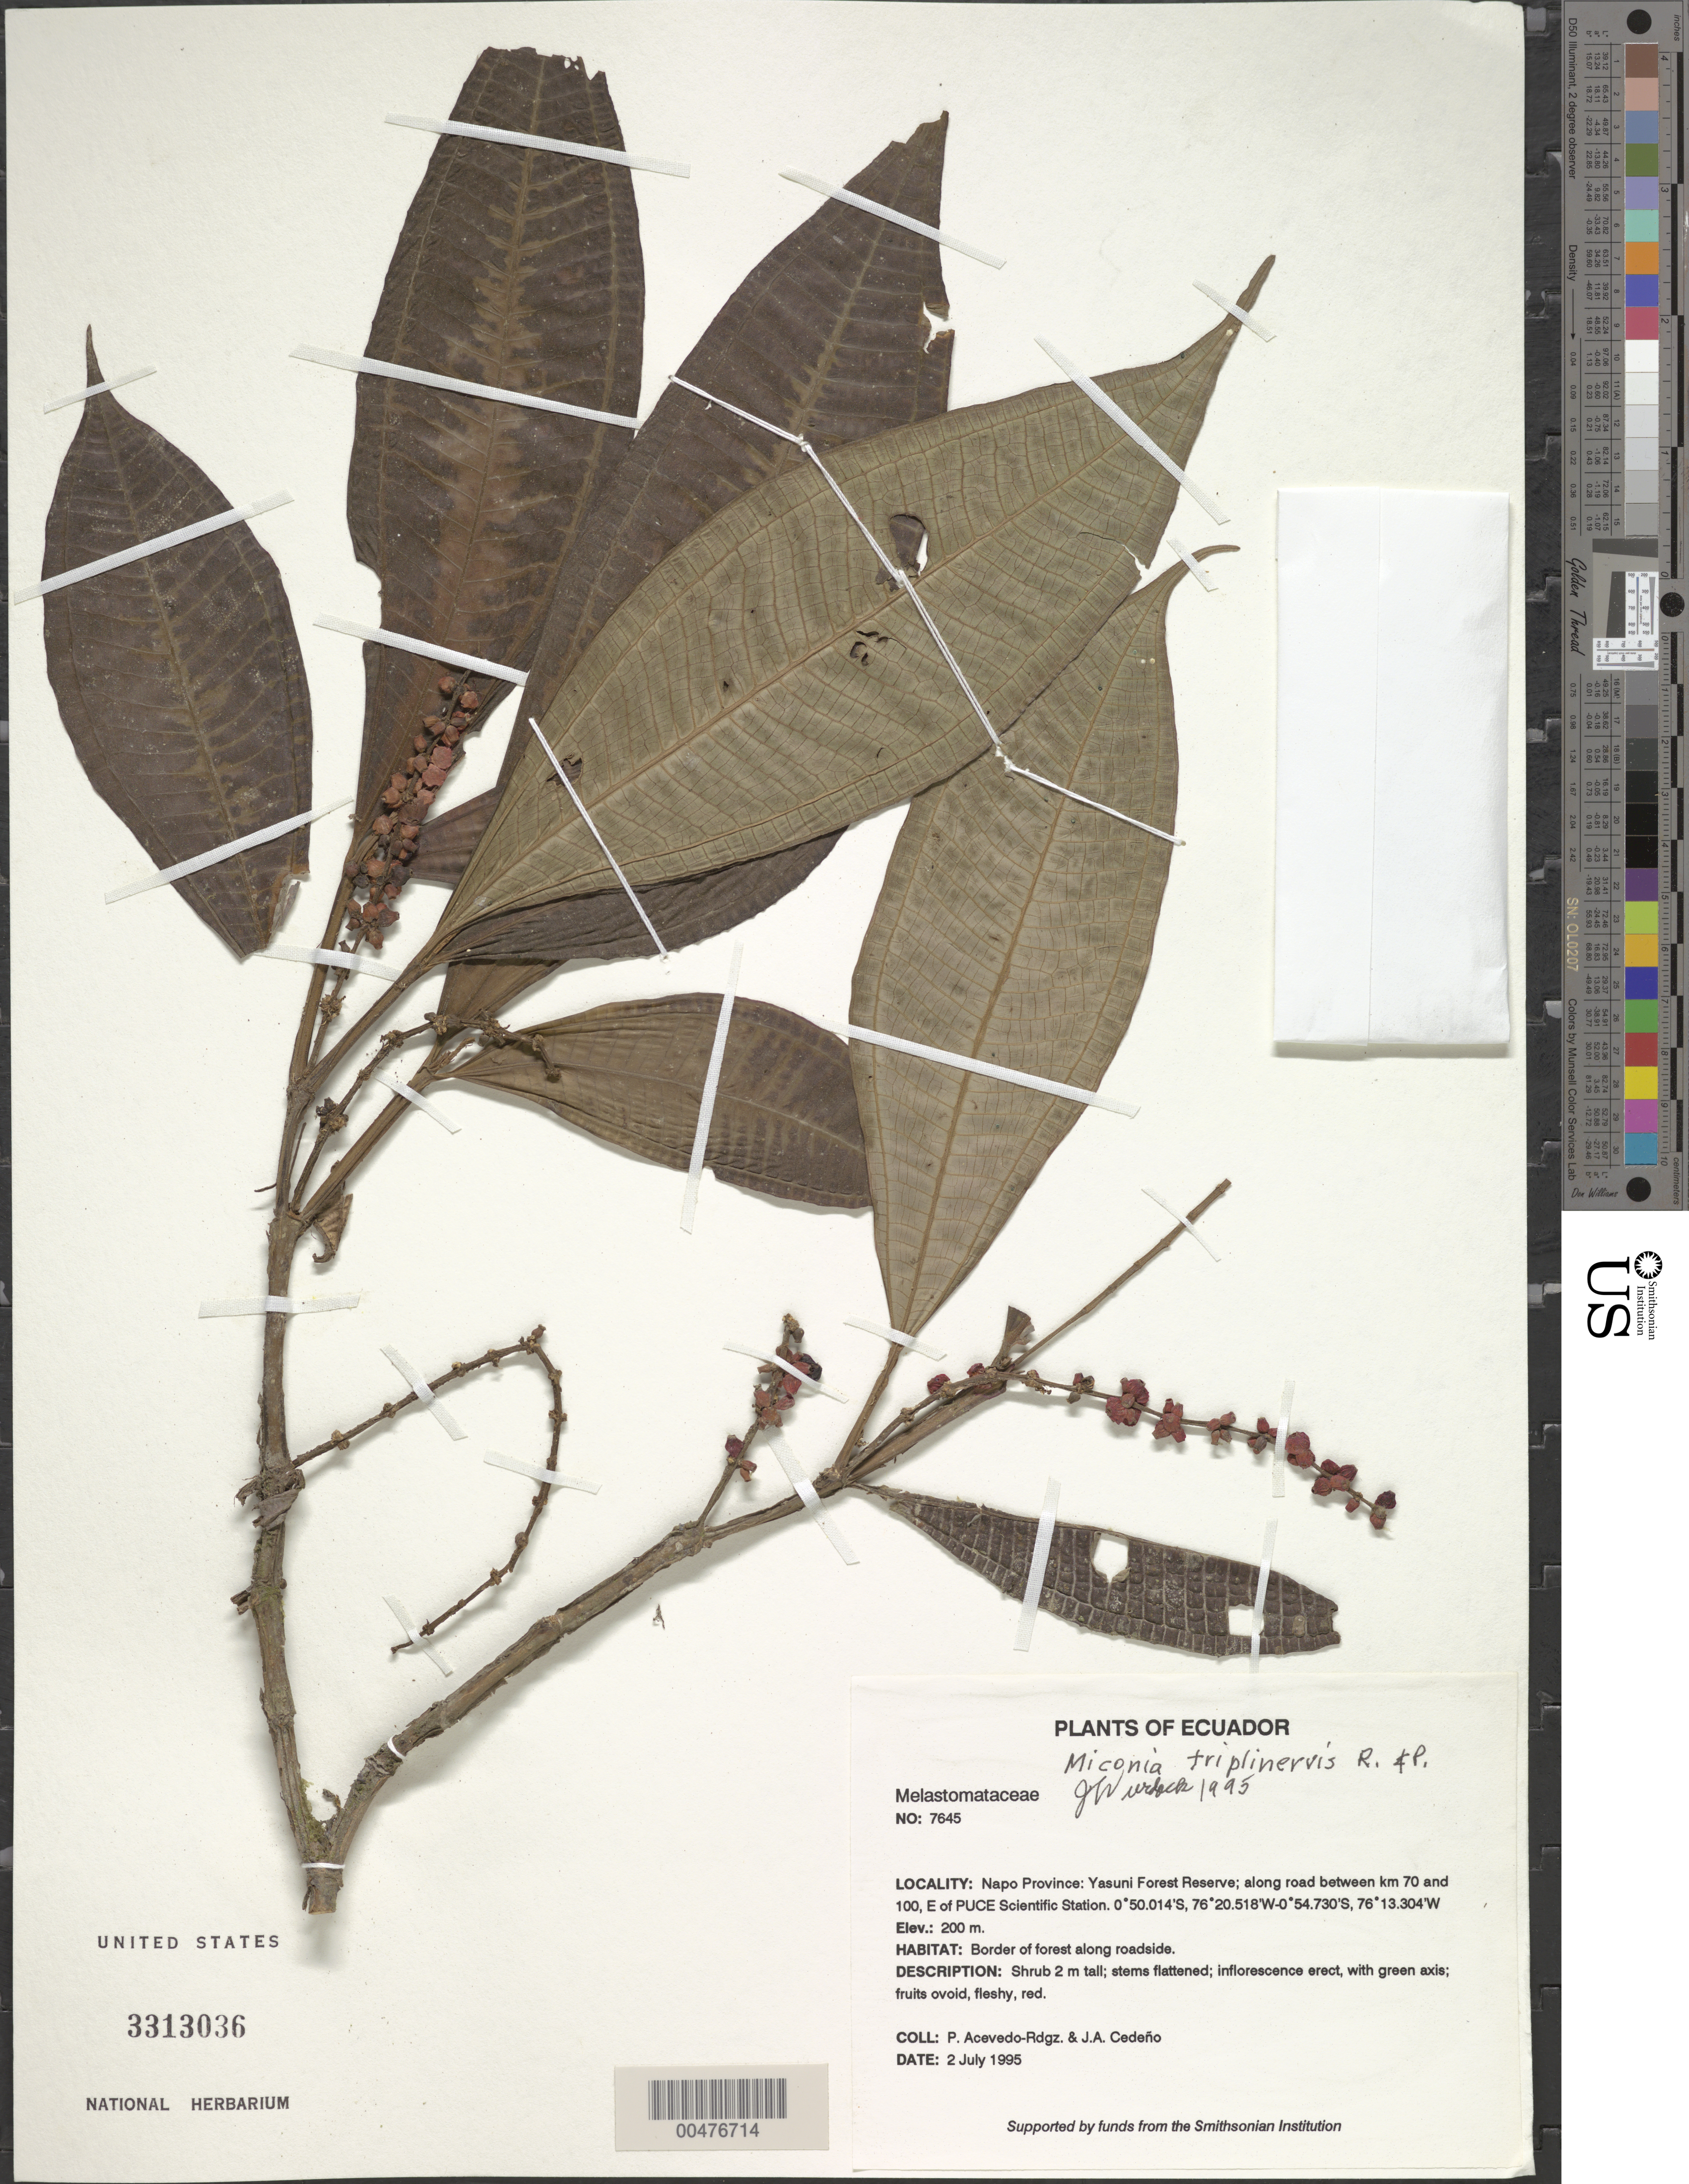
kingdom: Plantae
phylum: Tracheophyta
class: Magnoliopsida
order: Myrtales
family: Melastomataceae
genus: Miconia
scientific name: Miconia triplinervis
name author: Ruiz & Pav.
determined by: Wurdack, John J., (US), US (UNITED STATES)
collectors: P. Acevedo-Rodr. & J. A. Cedeño M.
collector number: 7645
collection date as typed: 02 Jul 1995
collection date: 1995-07-02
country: Ecuador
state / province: Napo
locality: Napo Province: Yasuni Forest Reserve; along road between km 70 and 100, E of PUCE Scientific Station.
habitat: Border of forest along roadside.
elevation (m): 200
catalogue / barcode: US 3313036